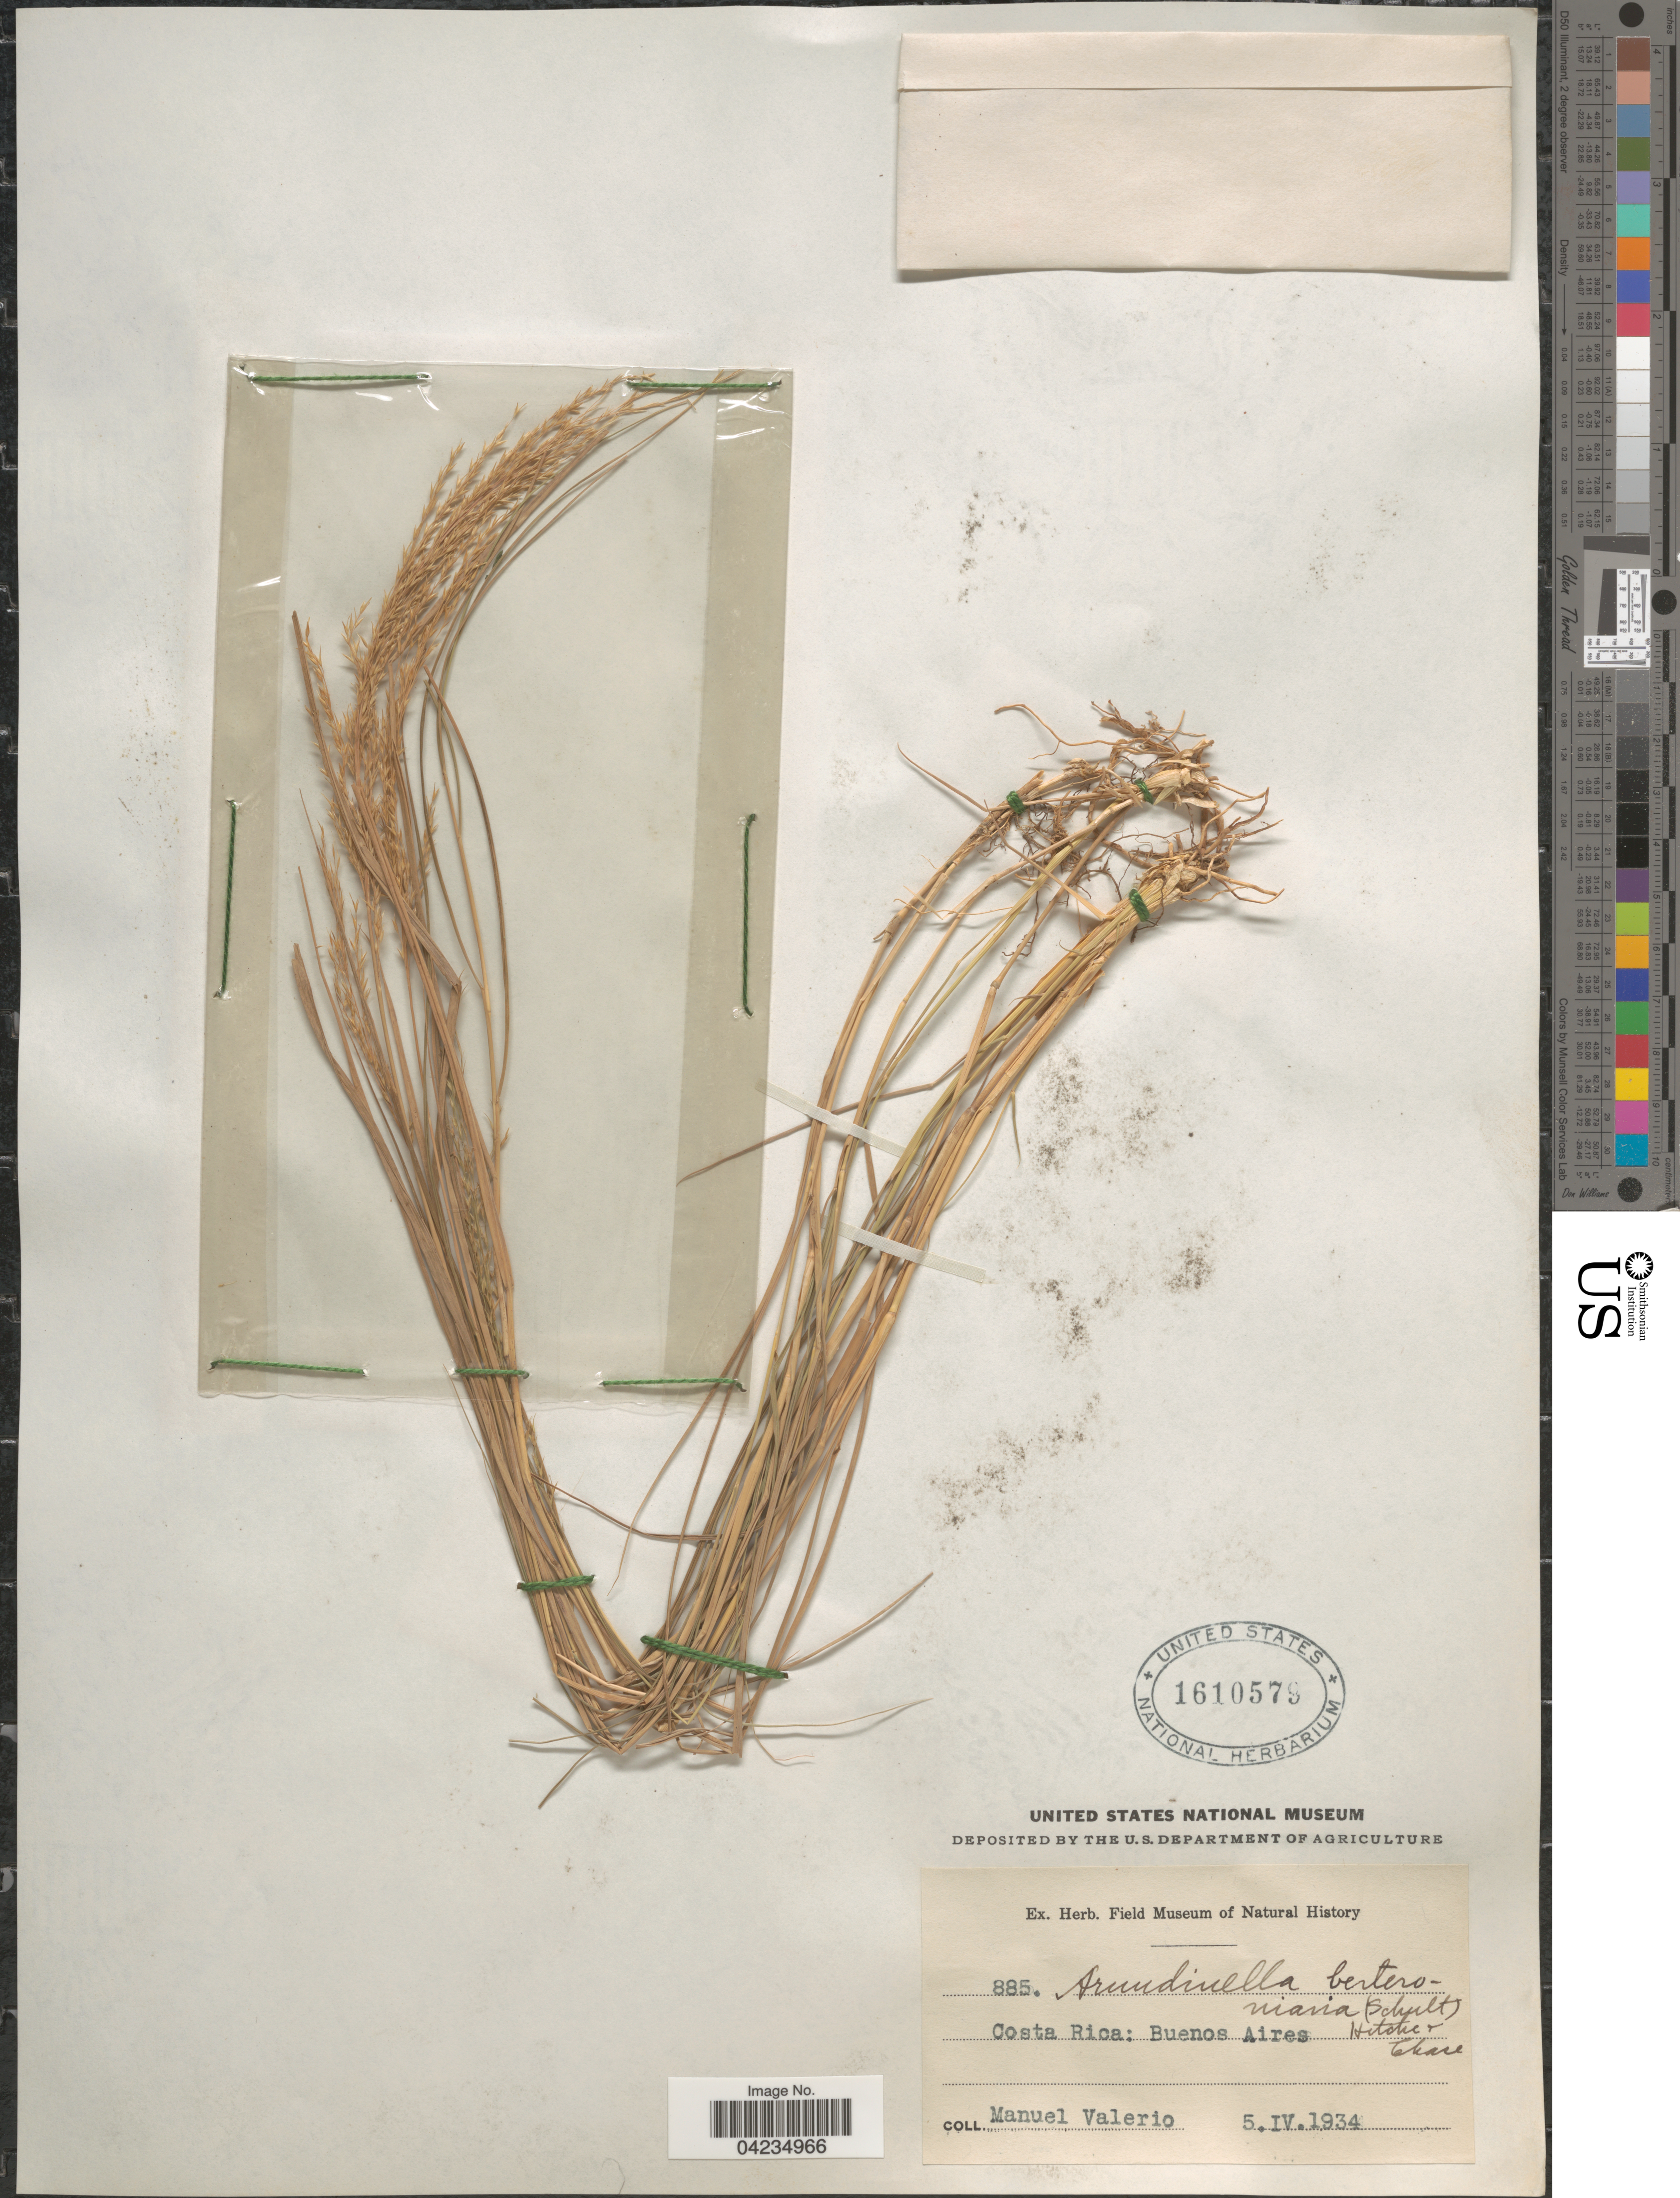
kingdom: Plantae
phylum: Tracheophyta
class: Liliopsida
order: Poales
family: Poaceae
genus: Arundinella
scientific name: Arundinella berteroniana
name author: (Schult.) Hitchc. & Chase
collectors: M. Valerio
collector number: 885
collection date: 1934-04-05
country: Costa Rica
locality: Buenos Aires.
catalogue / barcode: US 1610579